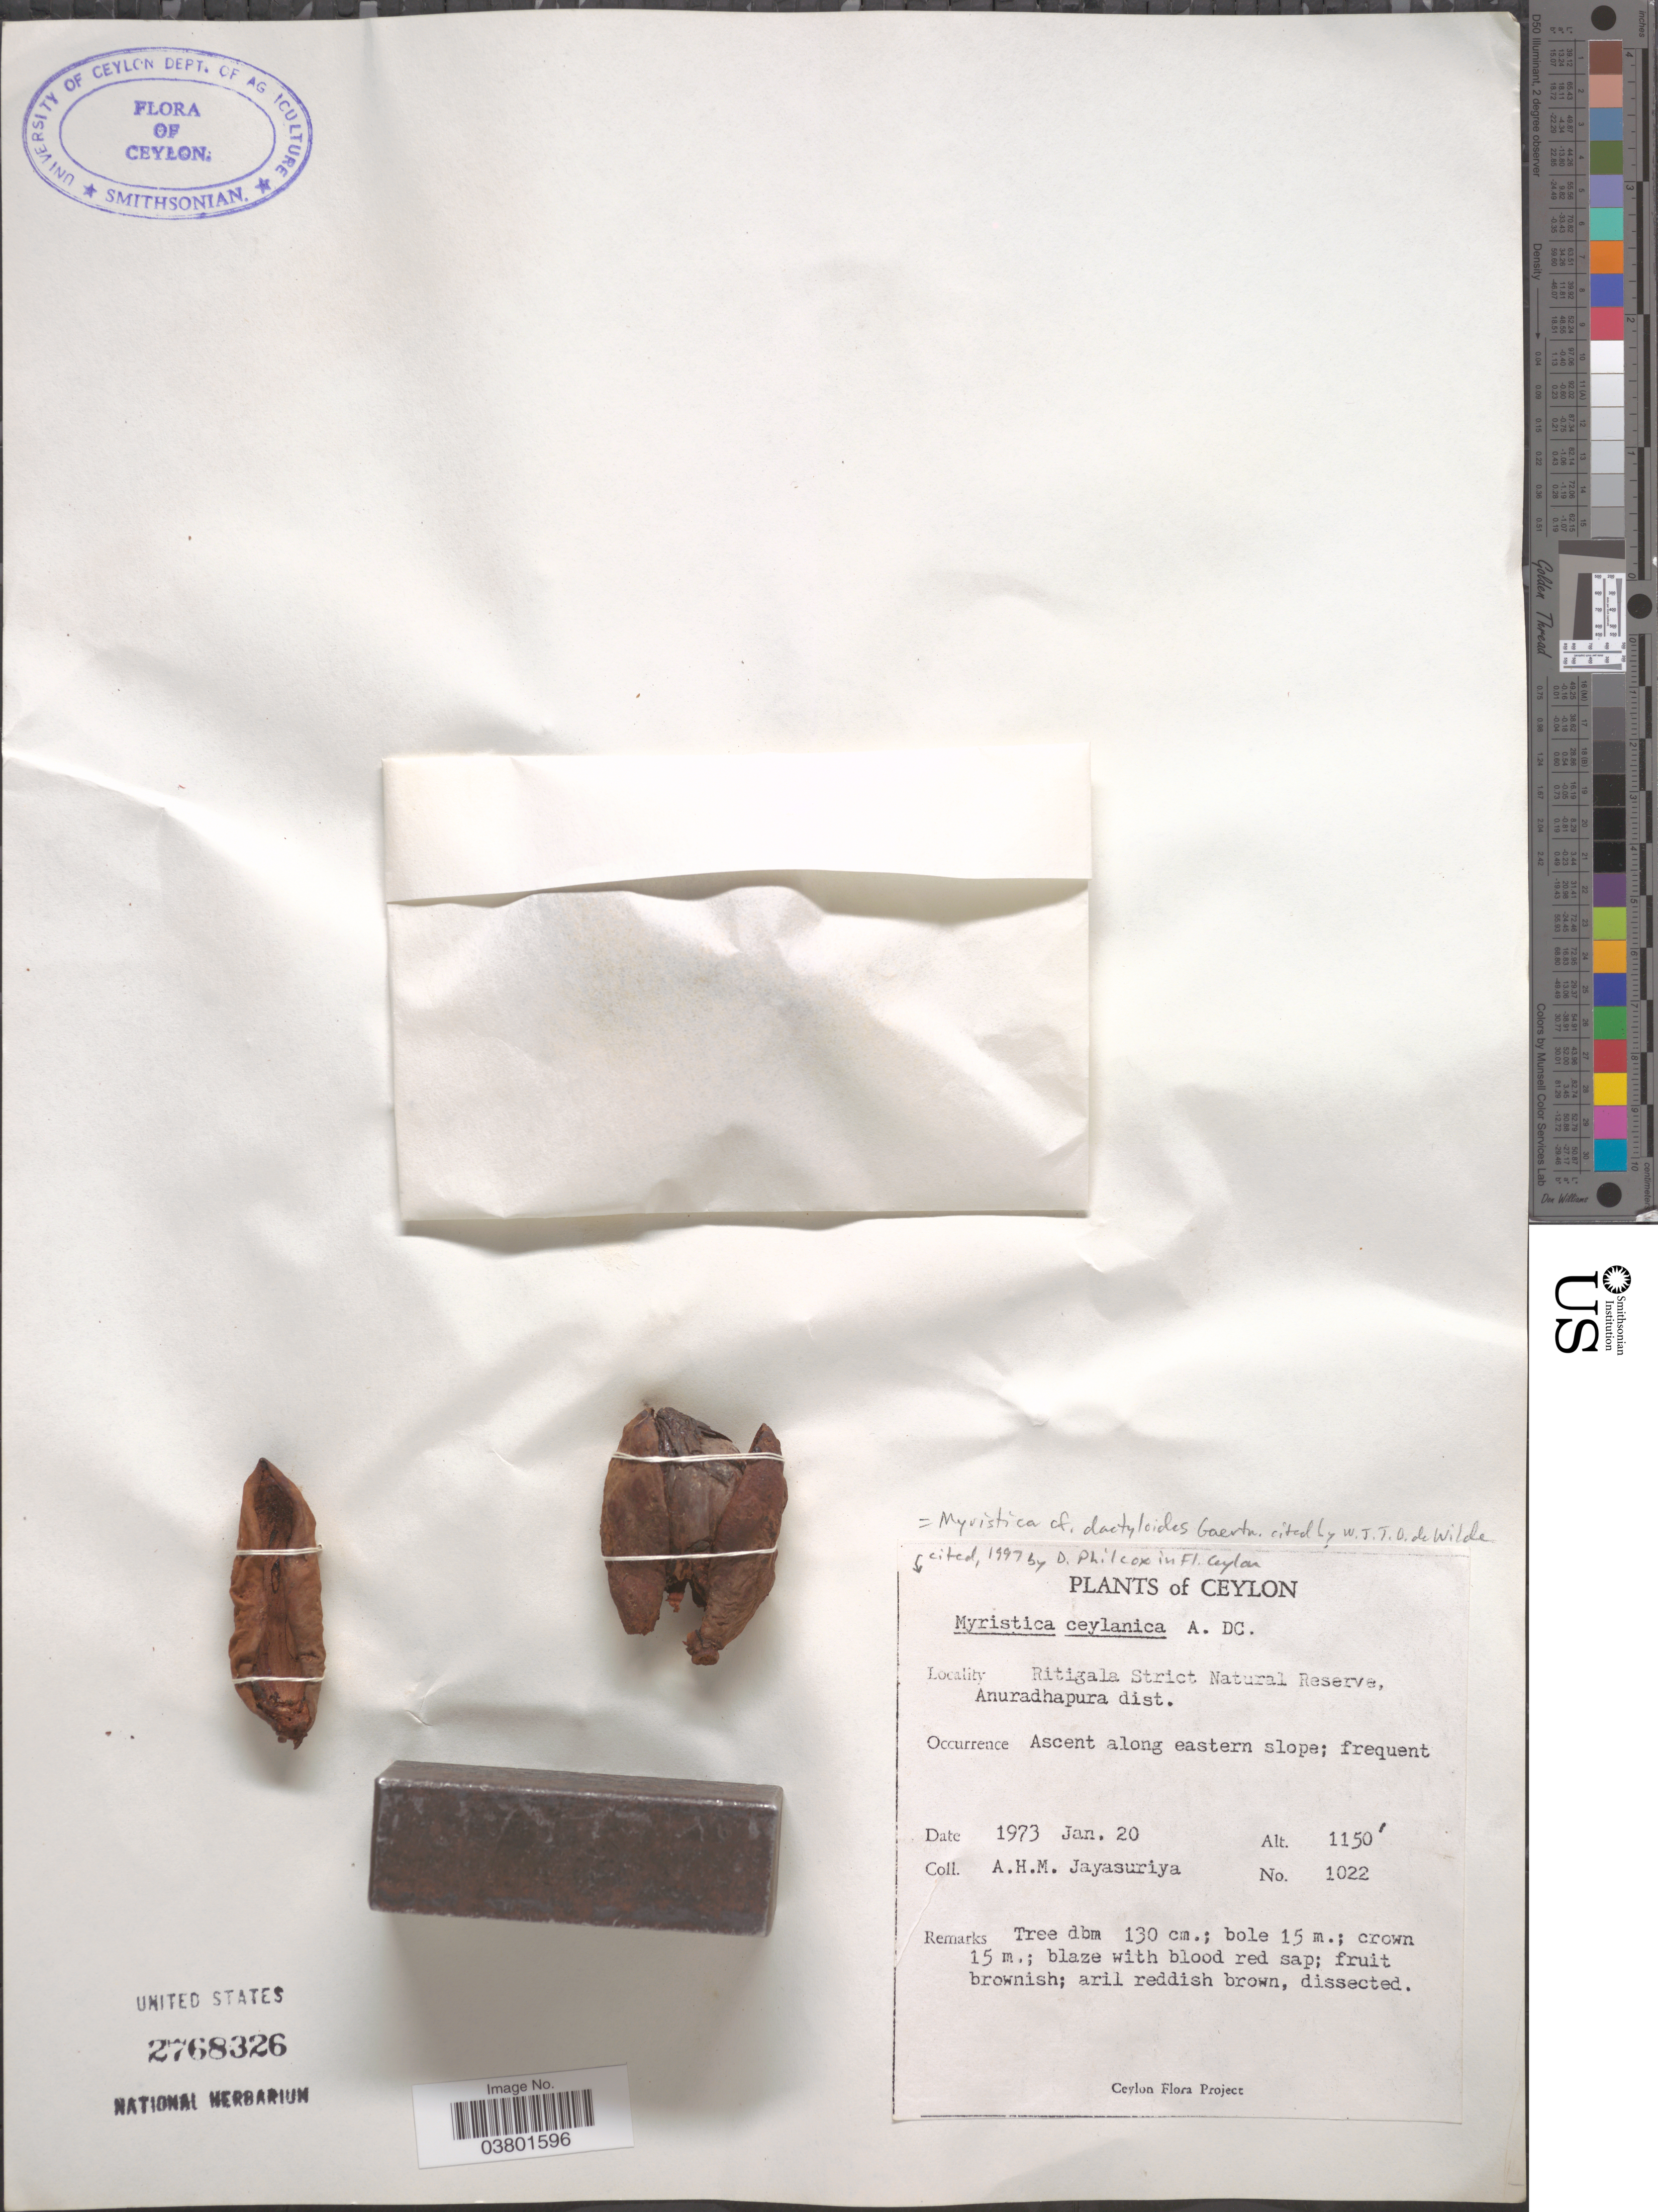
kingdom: Plantae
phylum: Tracheophyta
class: Magnoliopsida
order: Magnoliales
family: Myristicaceae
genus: Myristica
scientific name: Myristica ceylanica var. ceylanica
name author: A. DC.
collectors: A. H. Jayasuriya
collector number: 1022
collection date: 1973-01-20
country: Sri Lanka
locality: Ceylon. Ritigala Strict Natural Reserve, Anuradhapura dist.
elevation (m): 351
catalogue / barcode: US 2768326